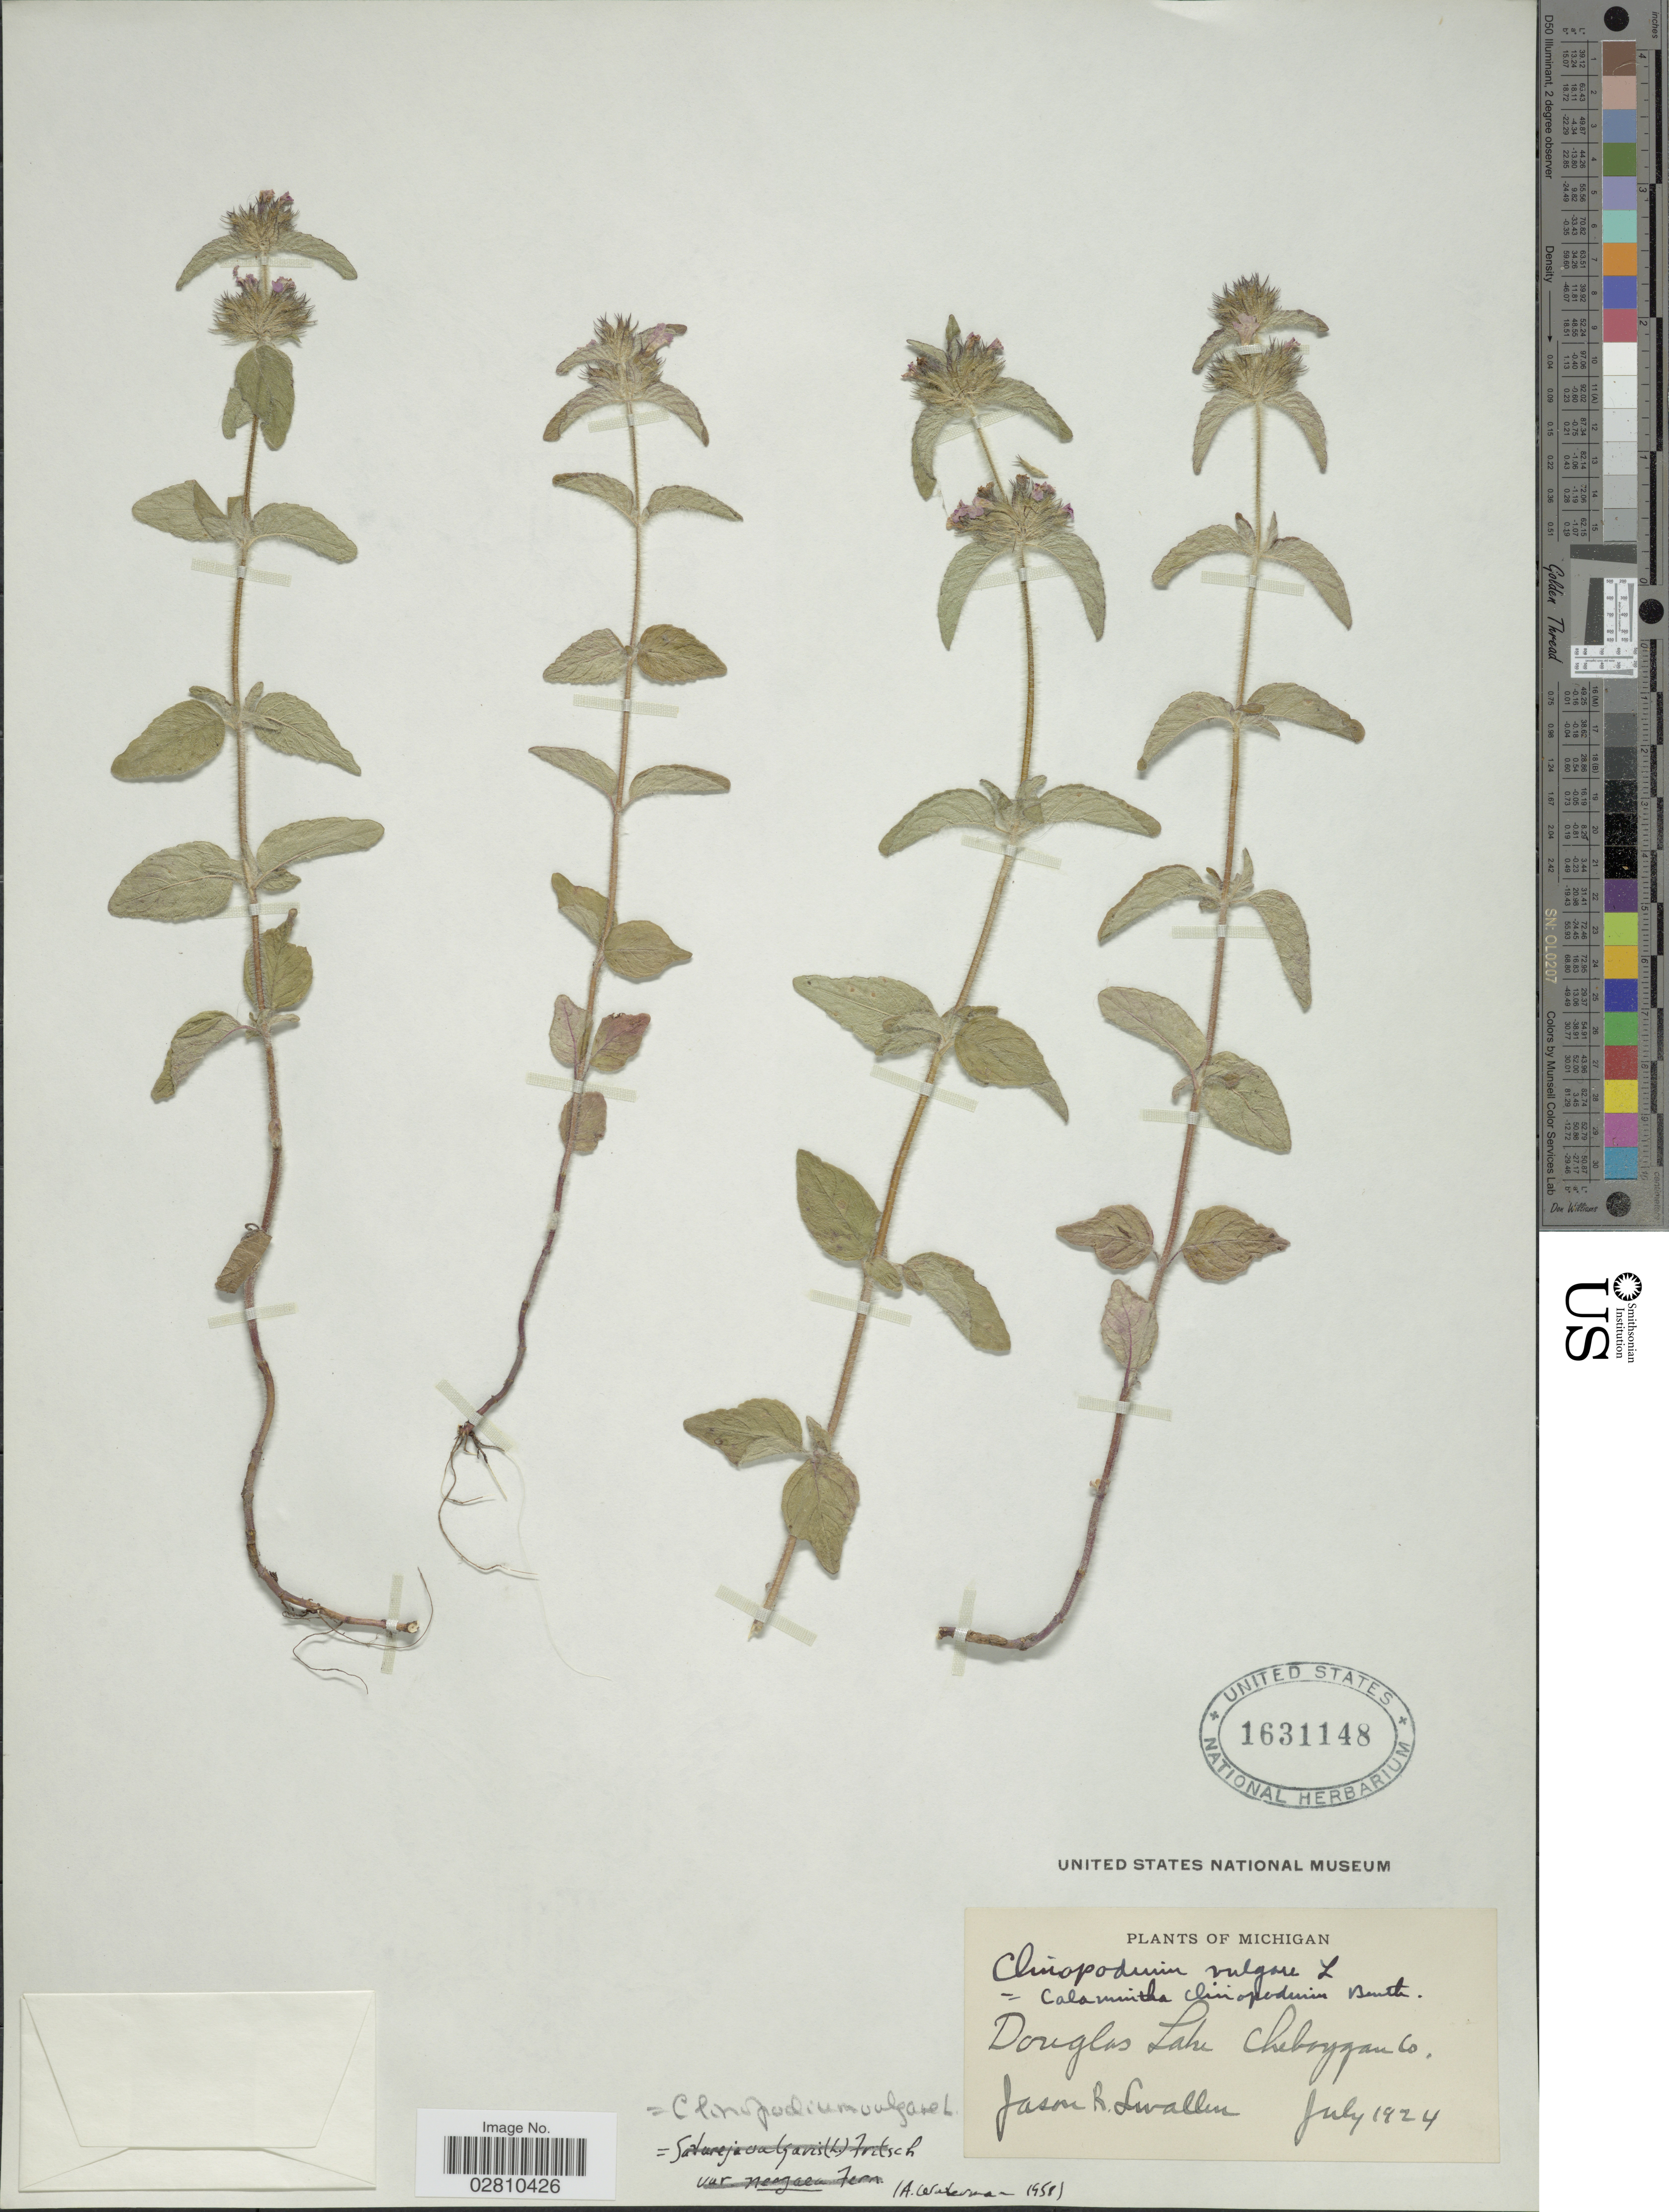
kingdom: Plantae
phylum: Tracheophyta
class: Magnoliopsida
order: Lamiales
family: Lamiaceae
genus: Clinopodium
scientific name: Clinopodium vulgare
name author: L.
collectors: J. R. Swallen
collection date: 1924-07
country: United States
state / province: Michigan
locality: Douglas Lake. Cheboygan Co.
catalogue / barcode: US 1631148